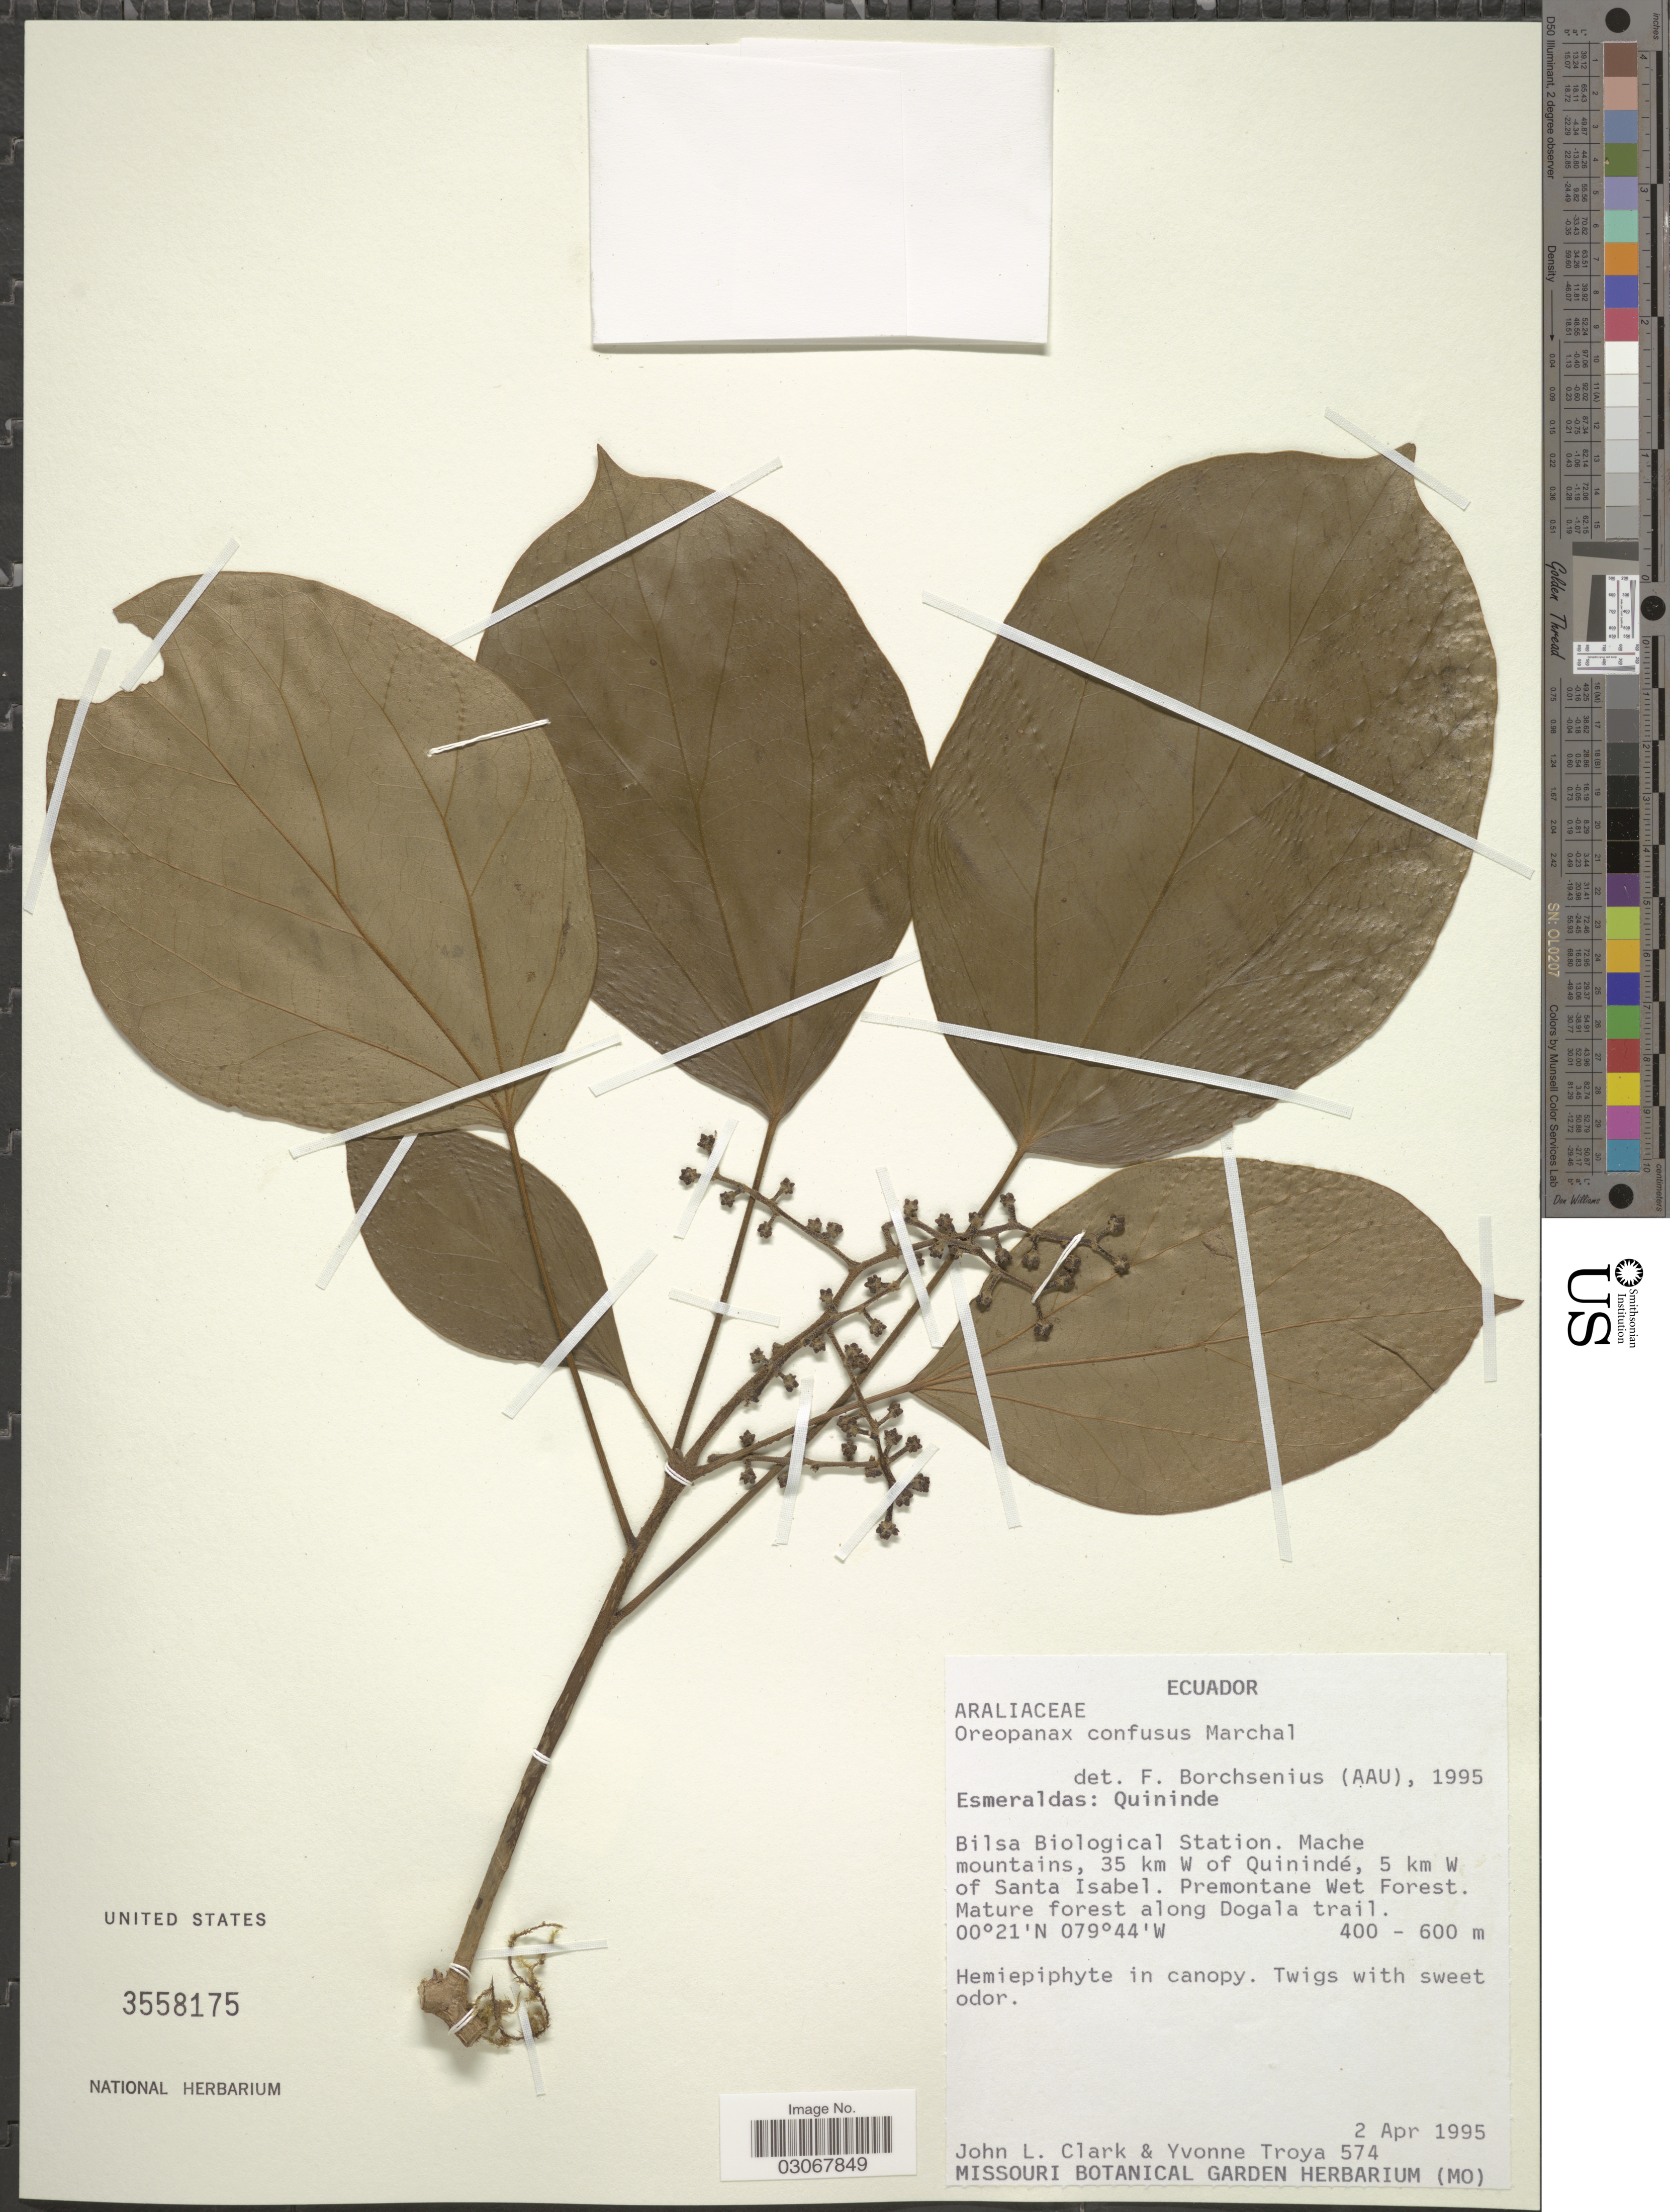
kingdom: Plantae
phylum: Tracheophyta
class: Magnoliopsida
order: Apiales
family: Araliaceae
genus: Oreopanax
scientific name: Oreopanax confusus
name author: March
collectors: J. L. Clark & Y. Troya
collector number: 574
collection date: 1995-04-02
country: Ecuador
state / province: Esmeraldas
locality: Quininde. Bilsa Biological Station. Mache mountains, 35 km W of Quinindé, 5 km W of Santa Isabel. Premontane Wet Forest. Mature forest along Dogala trail.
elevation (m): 400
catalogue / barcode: US 3558175